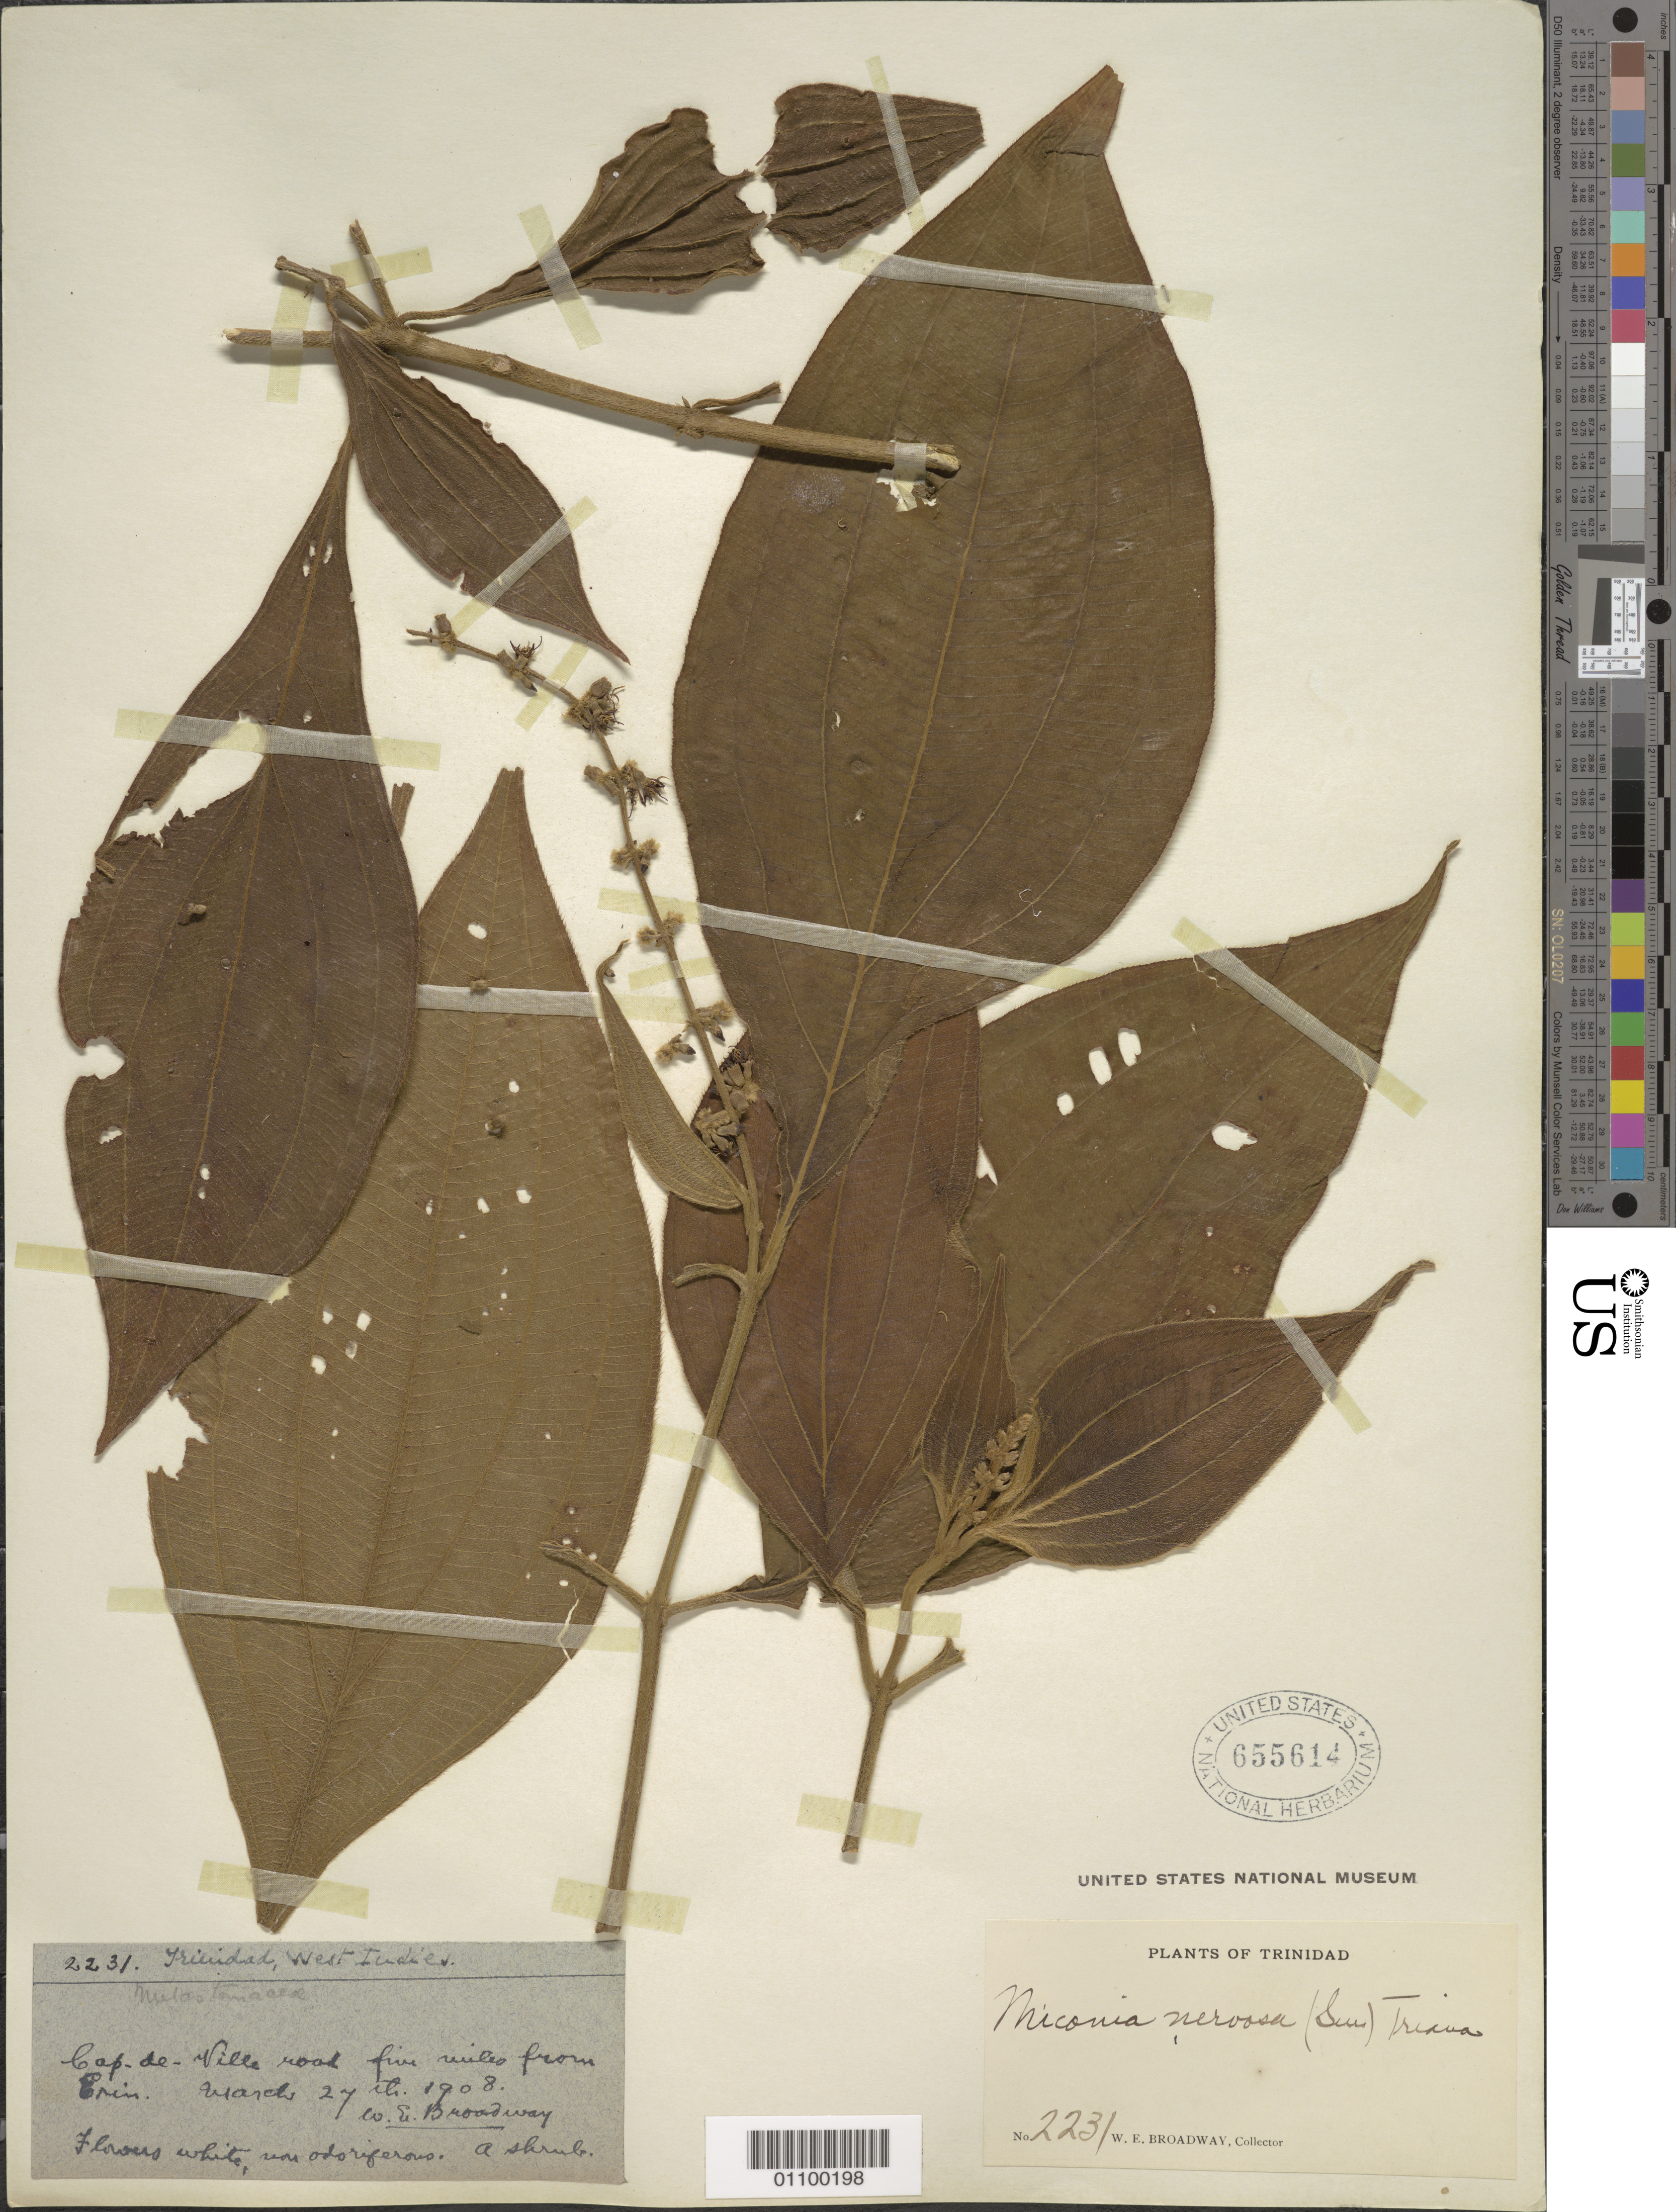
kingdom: Plantae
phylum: Tracheophyta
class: Magnoliopsida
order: Myrtales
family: Melastomataceae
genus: Miconia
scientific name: Miconia nervosa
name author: (Sm.) Triana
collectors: W. E. Broadway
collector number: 2231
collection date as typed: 27 Mar 1908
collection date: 1908-03-27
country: Trinidad and Tobago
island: Trinidad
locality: Cap-de-Ville road, five mi from Erin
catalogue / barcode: US 655614